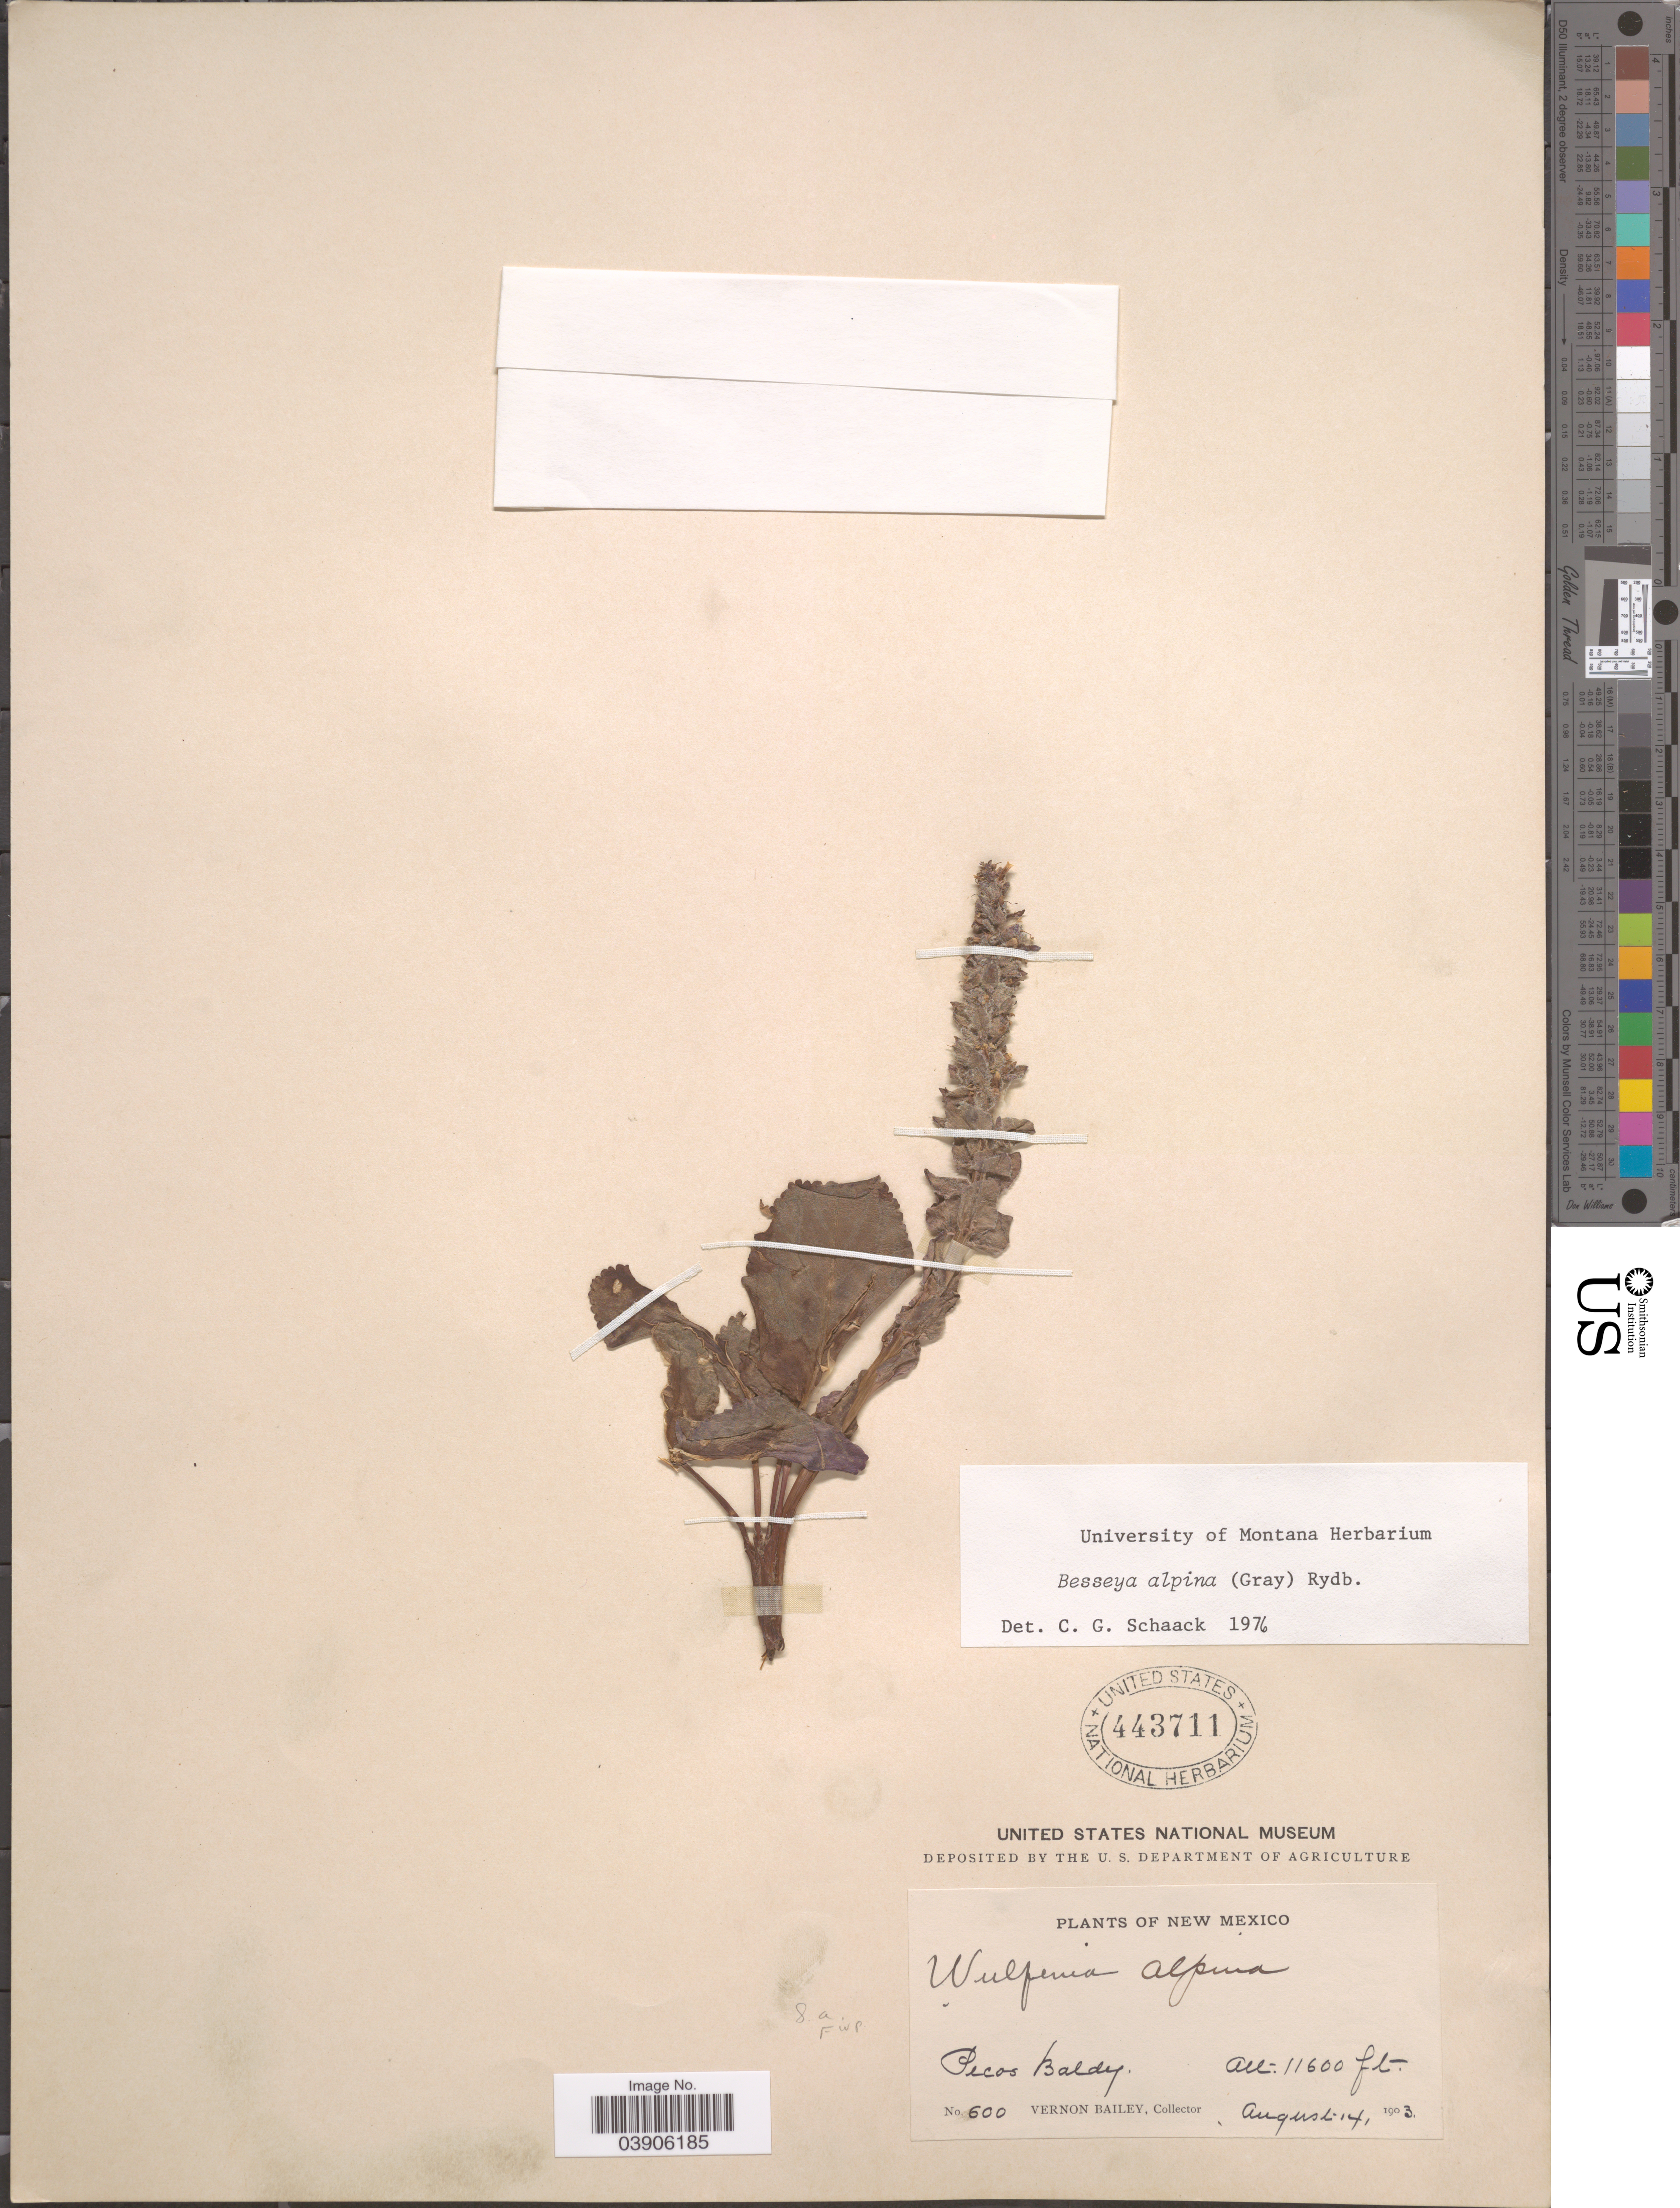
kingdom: Plantae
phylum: Tracheophyta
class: Magnoliopsida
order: Lamiales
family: Plantaginaceae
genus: Synthyris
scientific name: Synthyris alpina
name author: A. Gray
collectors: V. O. Bailey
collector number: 600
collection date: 1903-08-14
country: United States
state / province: New Mexico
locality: Pecos Baldy.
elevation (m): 3536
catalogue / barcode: US 443711